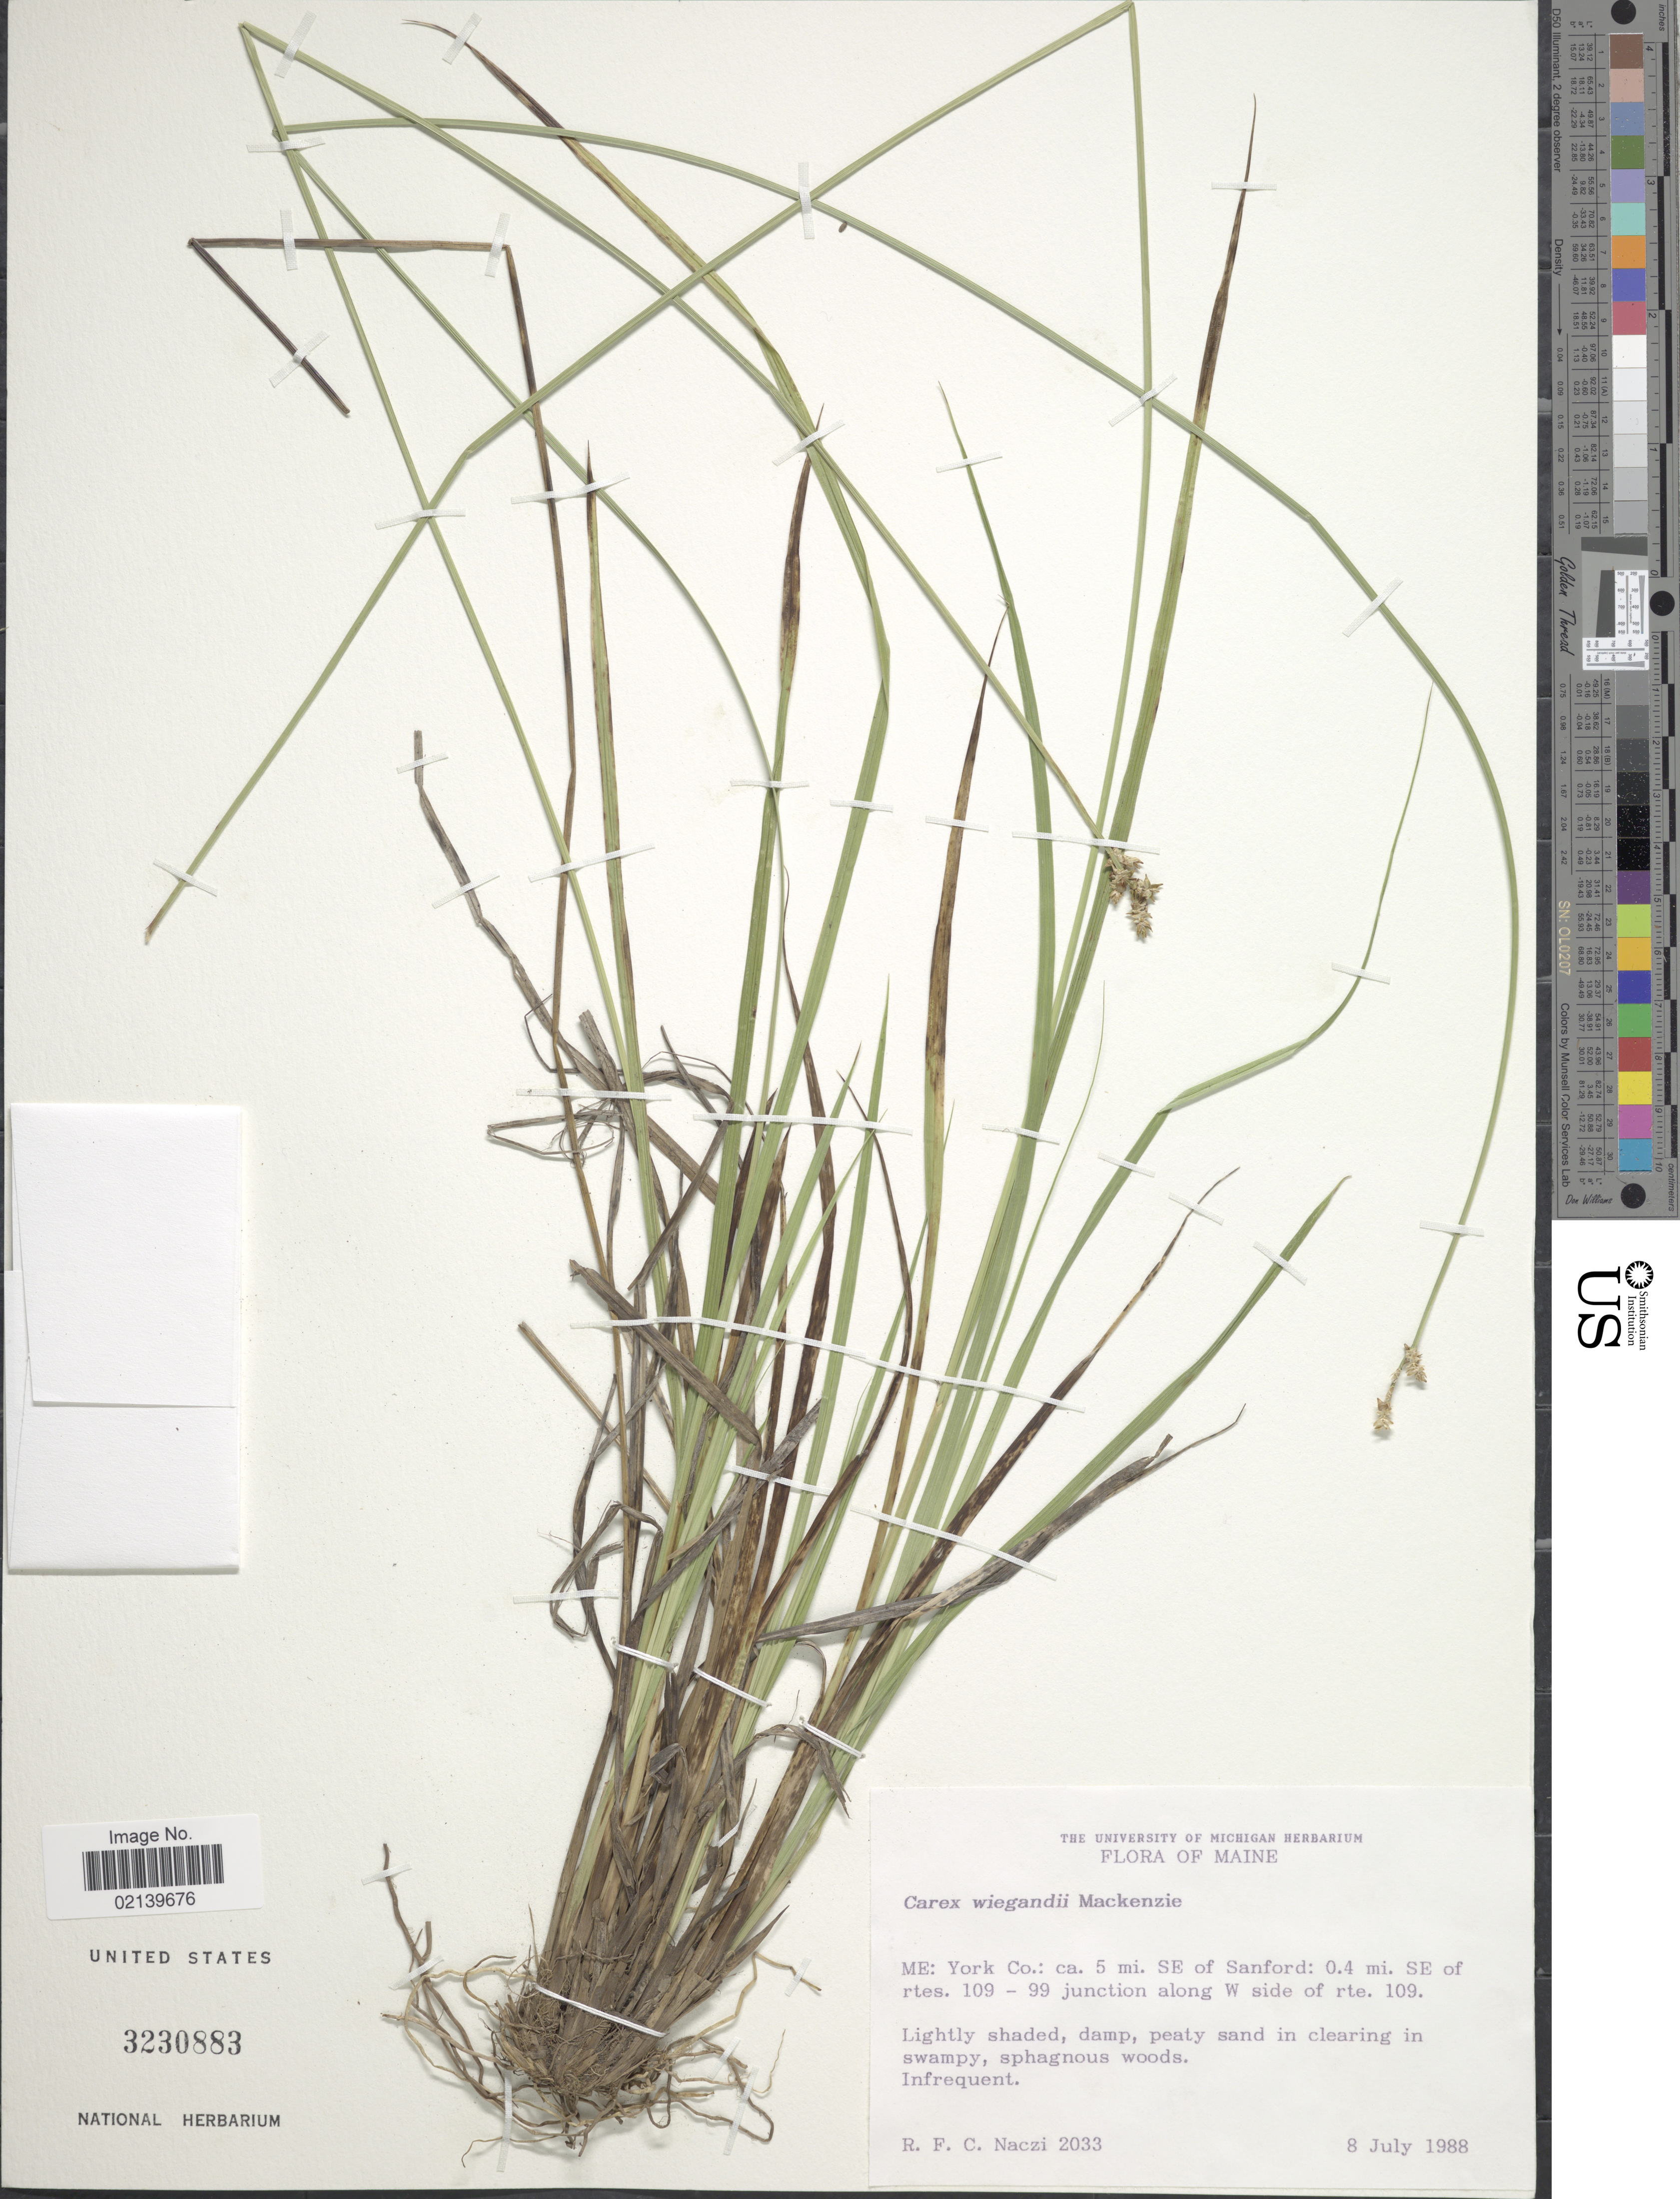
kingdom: Plantae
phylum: Tracheophyta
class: Liliopsida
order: Poales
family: Cyperaceae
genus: Carex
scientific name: Carex wiegandii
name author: Mack.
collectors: R. F. C. Naczi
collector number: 2033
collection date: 1988-07-08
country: United States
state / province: Maine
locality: Me: York Co.: ca. 5 mi. SE of Sandford: 0.4 mi. SE of rtes. 109-99 junction along W side of rte. 109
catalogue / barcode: US 3230883